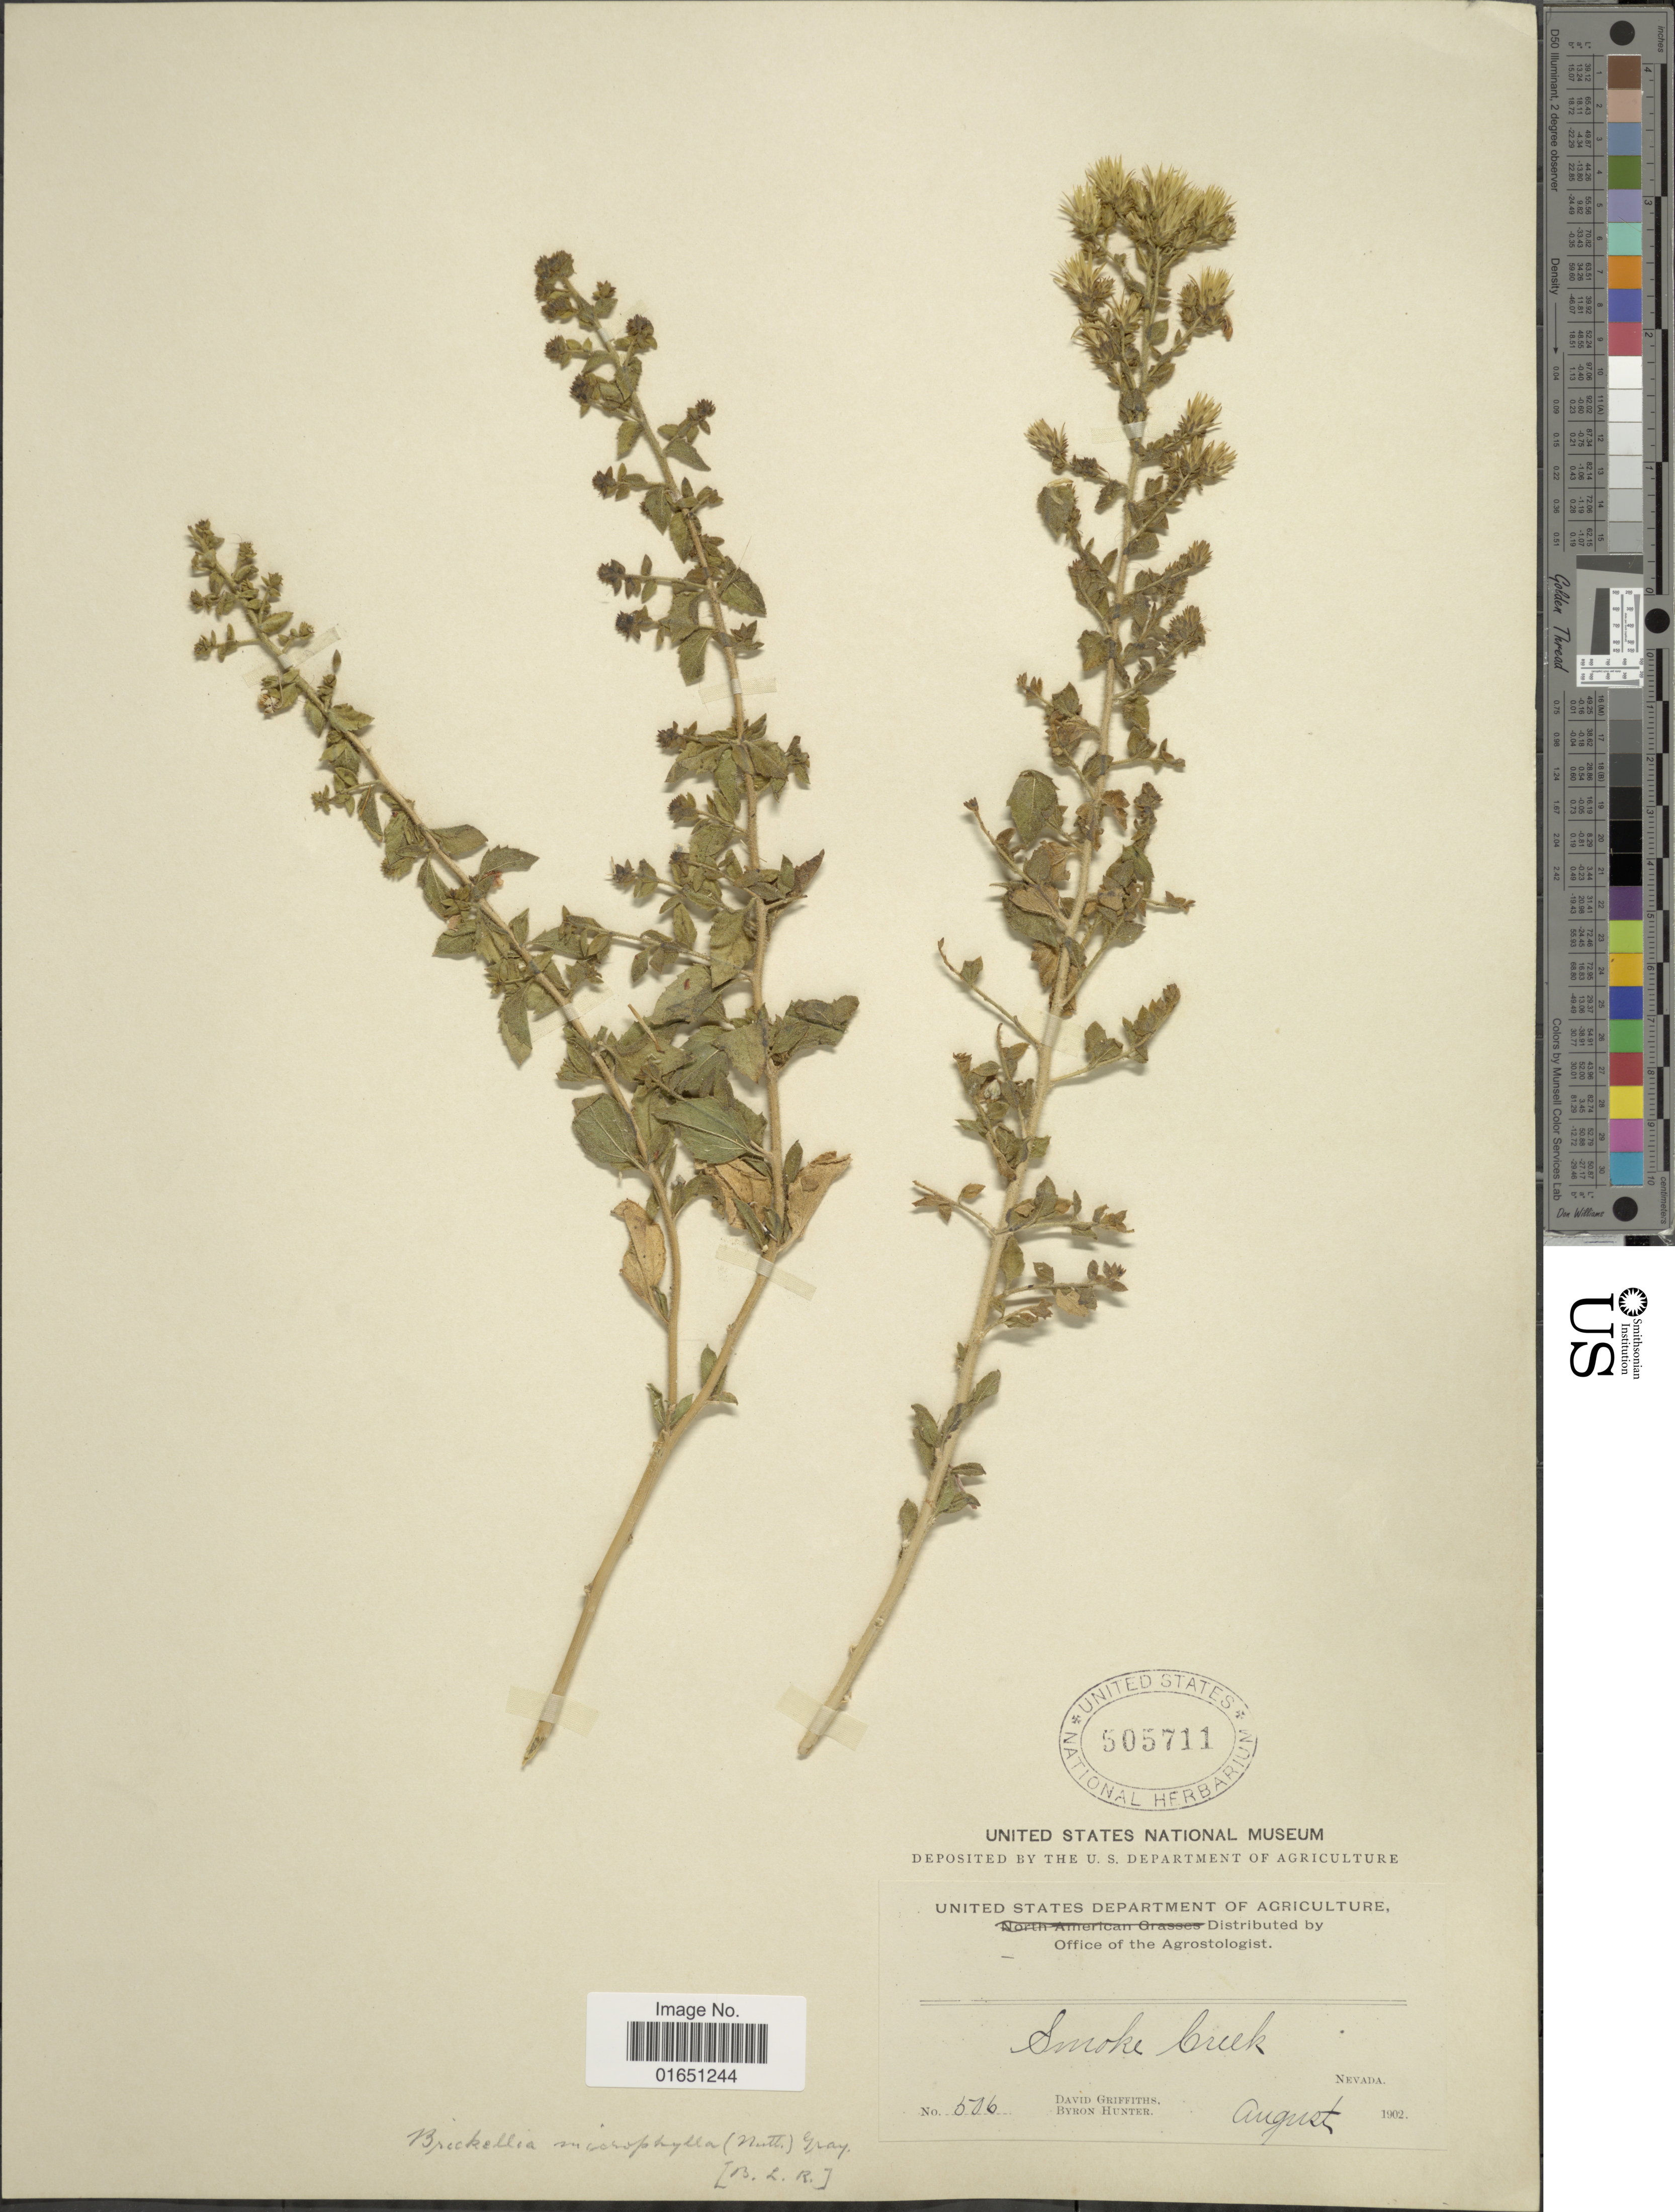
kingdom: Plantae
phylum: Tracheophyta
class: Magnoliopsida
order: Asterales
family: Asteraceae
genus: Brickellia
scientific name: Brickellia microphylla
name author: (Nutt.) A. Gray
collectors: D. Griffiths & B. Hunter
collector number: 606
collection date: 1902-08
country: United States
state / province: Nevada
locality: Smoke Creek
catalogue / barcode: US 505711